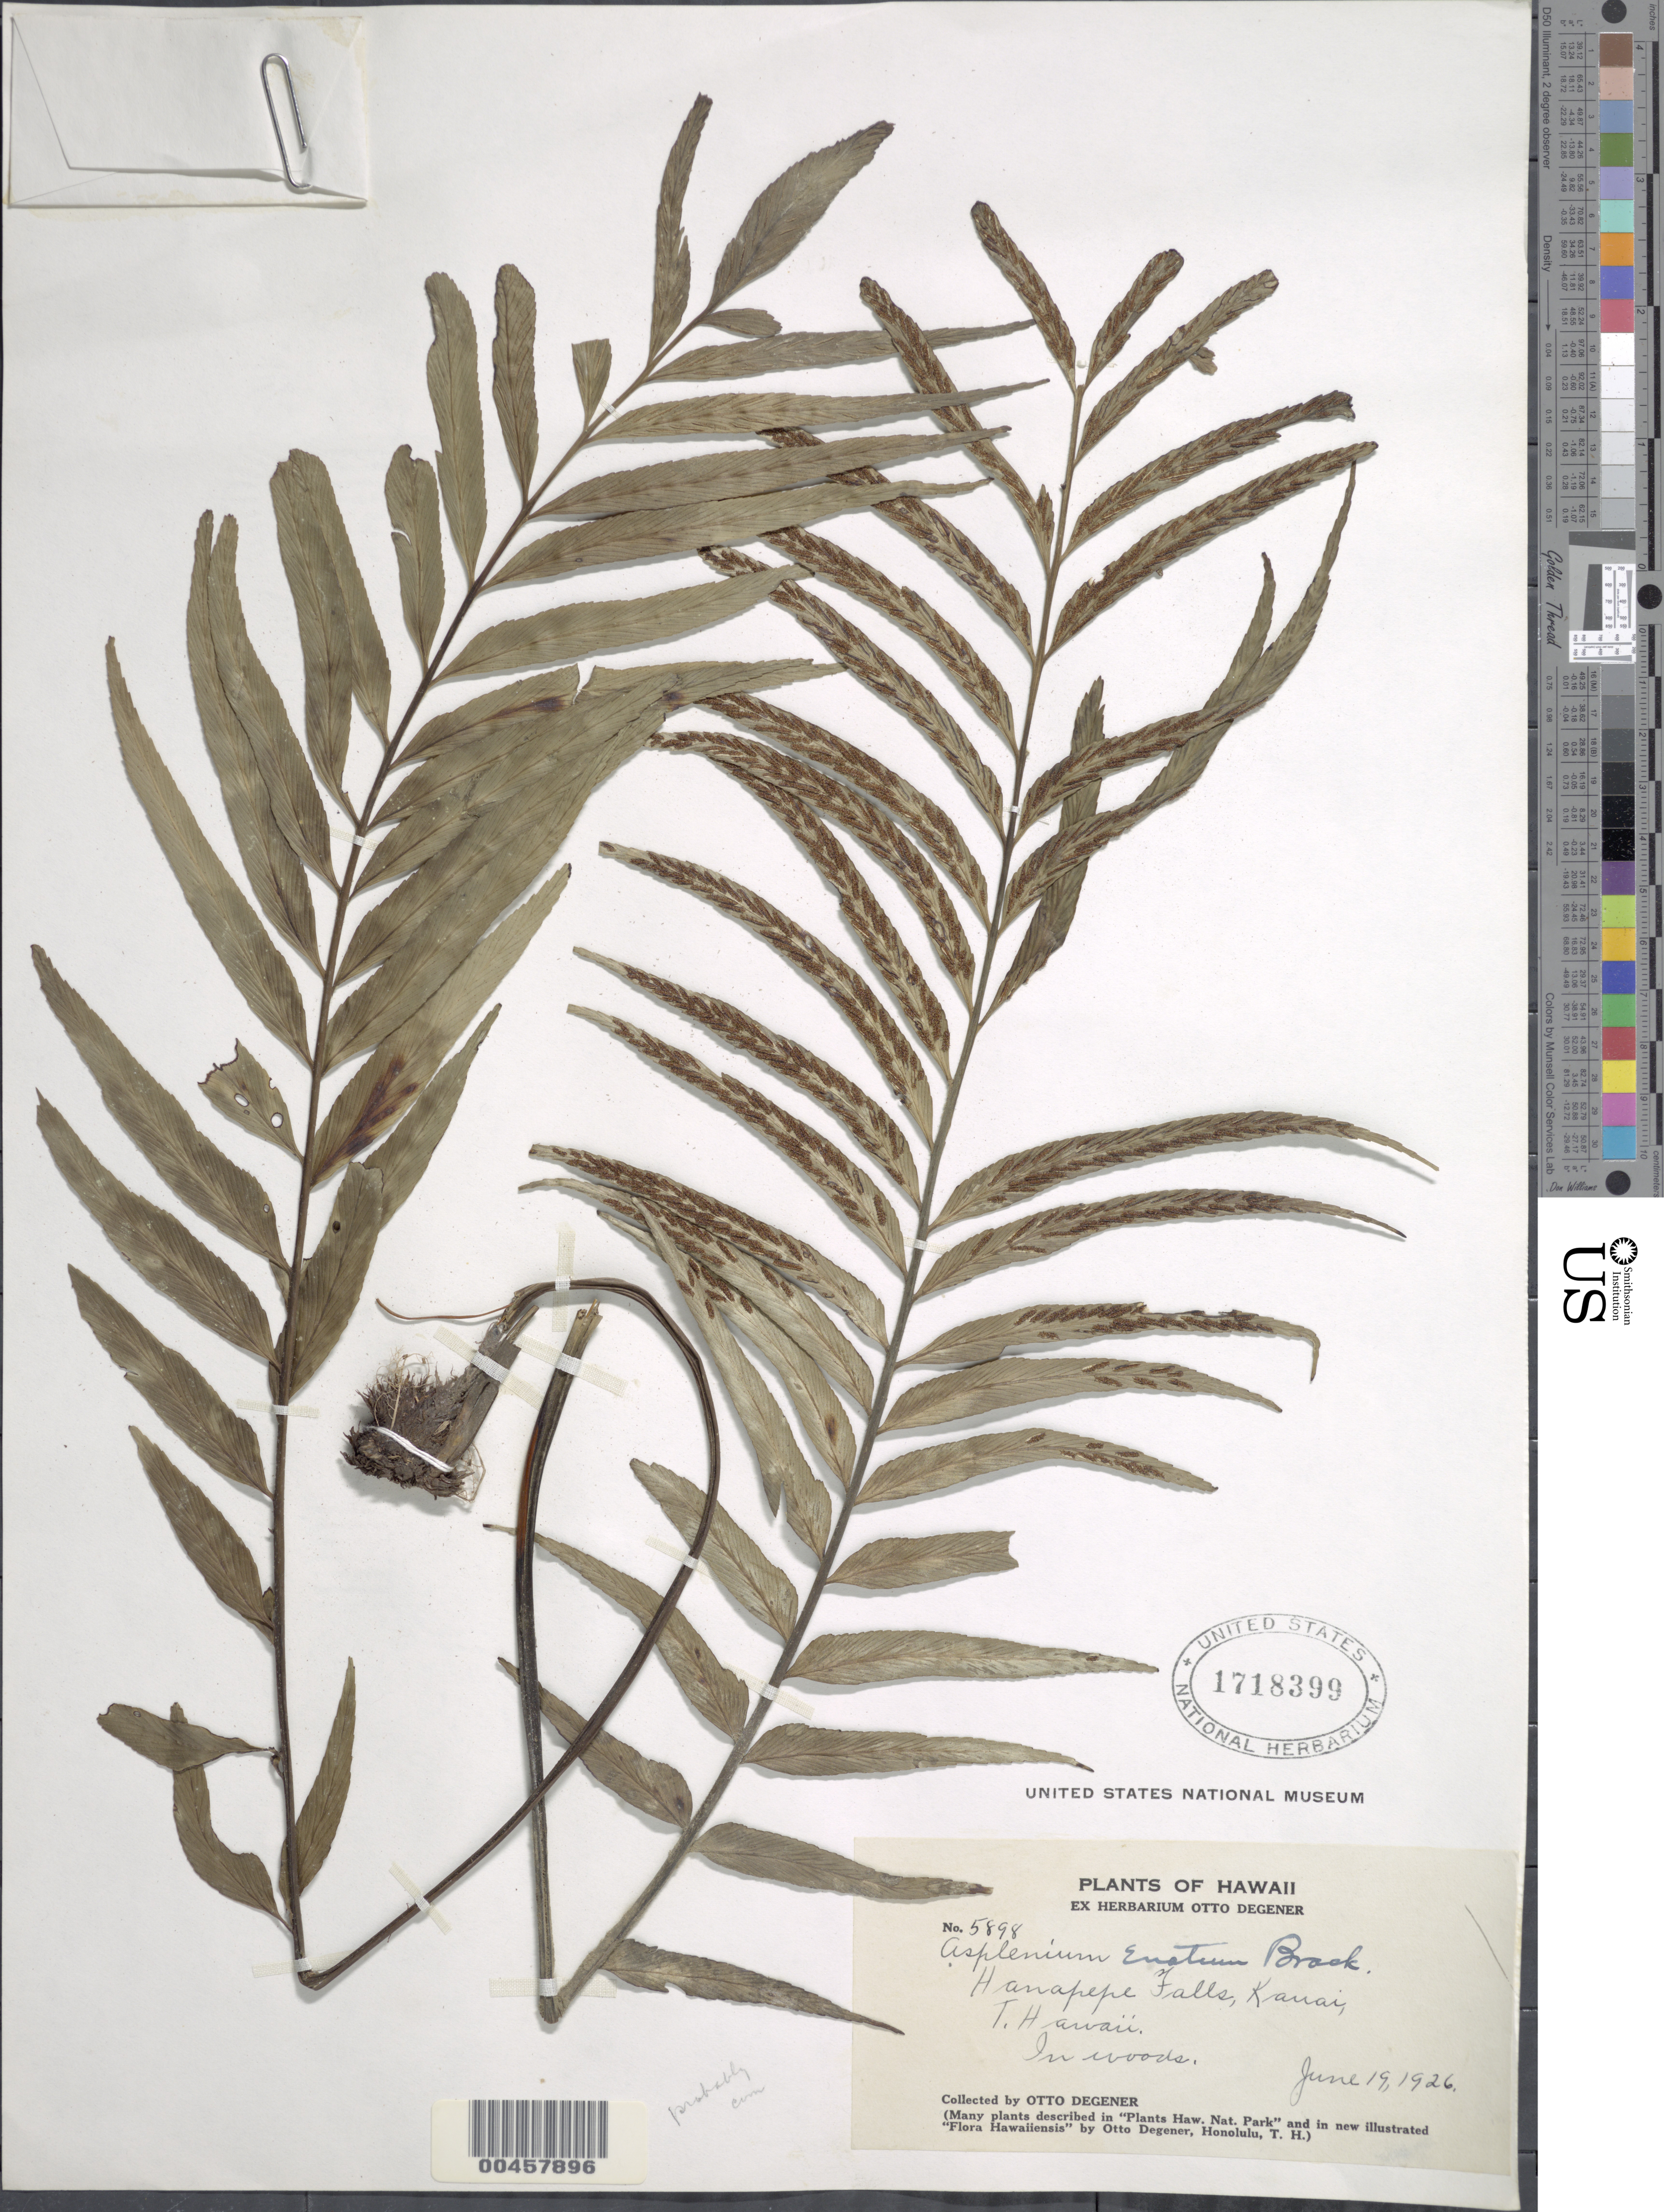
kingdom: Plantae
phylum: Tracheophyta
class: Polypodiopsida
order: Polypodiales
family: Aspleniaceae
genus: Asplenium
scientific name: Asplenium kaulfussii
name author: Schltdl.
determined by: Wagner, W. L., (BOT), Smithsonian Institution - National Museum of Natural History (UNITED STATES)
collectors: O. Degener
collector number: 5898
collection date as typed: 19 Jun 1926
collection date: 1926-06-19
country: United States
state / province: Hawaii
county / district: Kauai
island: Kaua'i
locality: Hanapepe Falls, Kauai, T. Hawaii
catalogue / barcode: US 1718399